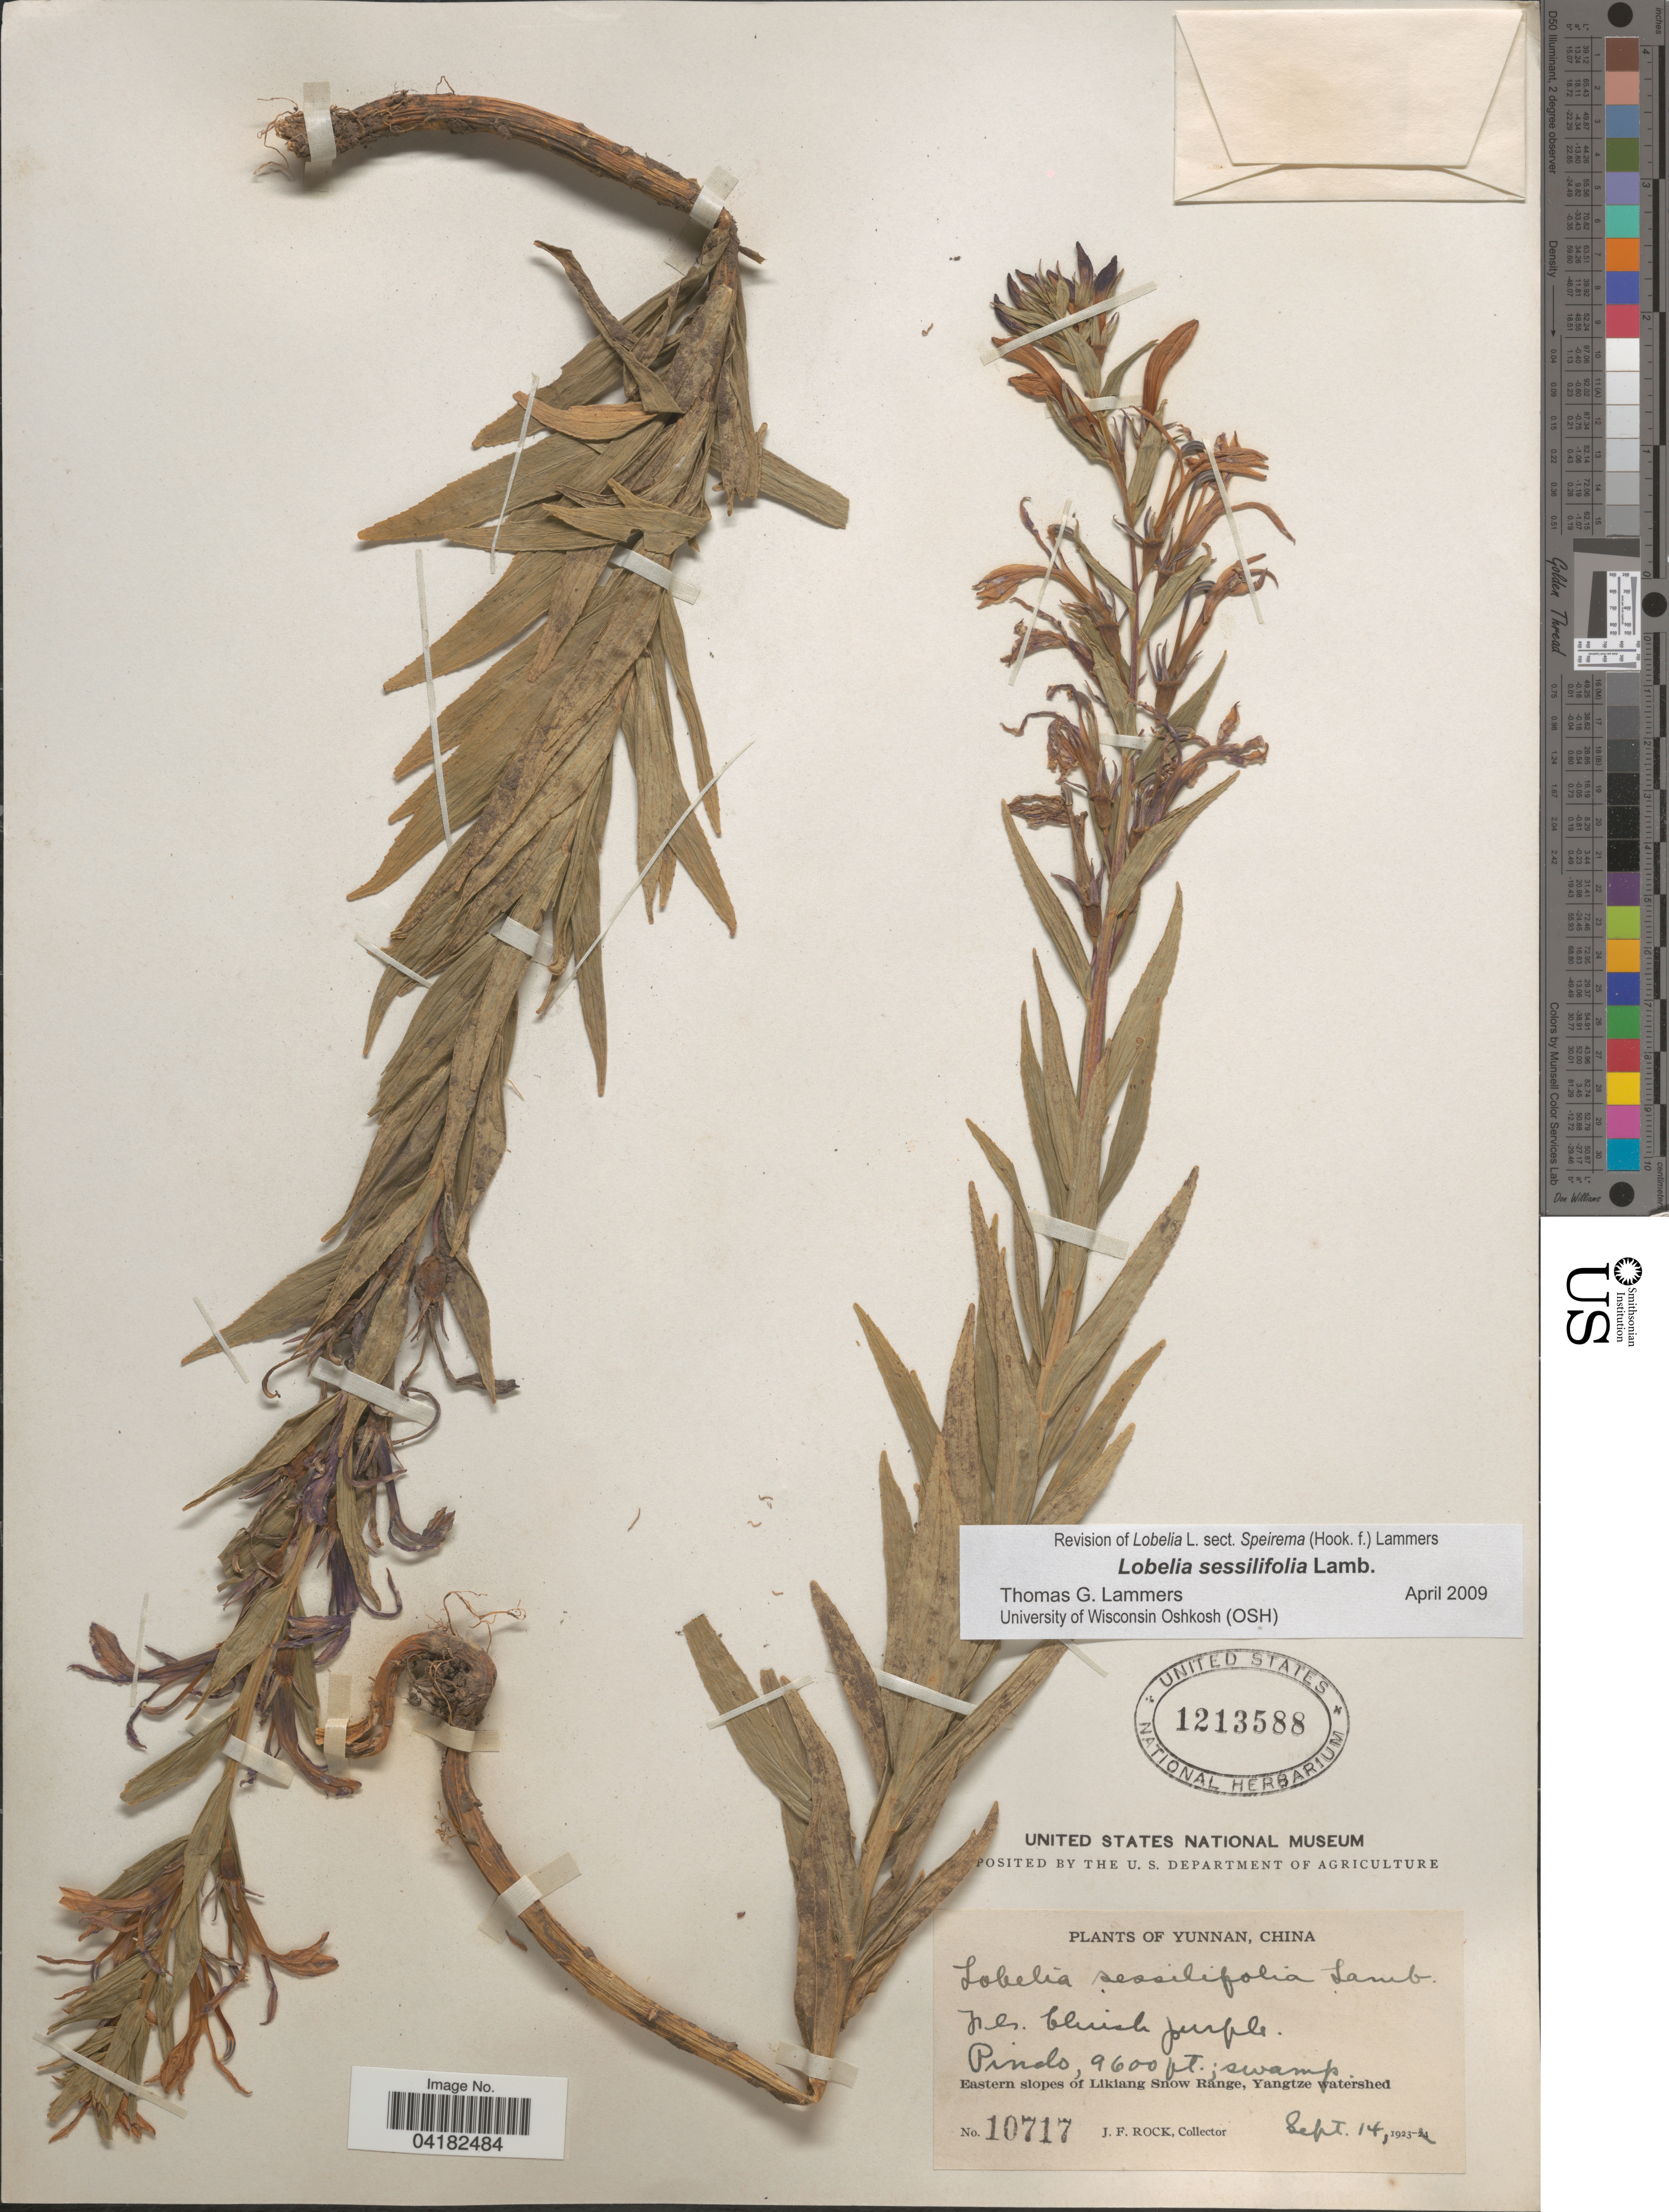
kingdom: Plantae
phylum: Tracheophyta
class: Magnoliopsida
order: Asterales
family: Campanulaceae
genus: Lobelia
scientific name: Lobelia sessilifolia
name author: Lamb.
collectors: J. Rock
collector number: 10717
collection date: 1923-09-14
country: China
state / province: Yunnan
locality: Pindo. Eastern slopes of Likiang Snow Range, Yangtze watershed.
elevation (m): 2926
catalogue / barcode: US 1213588